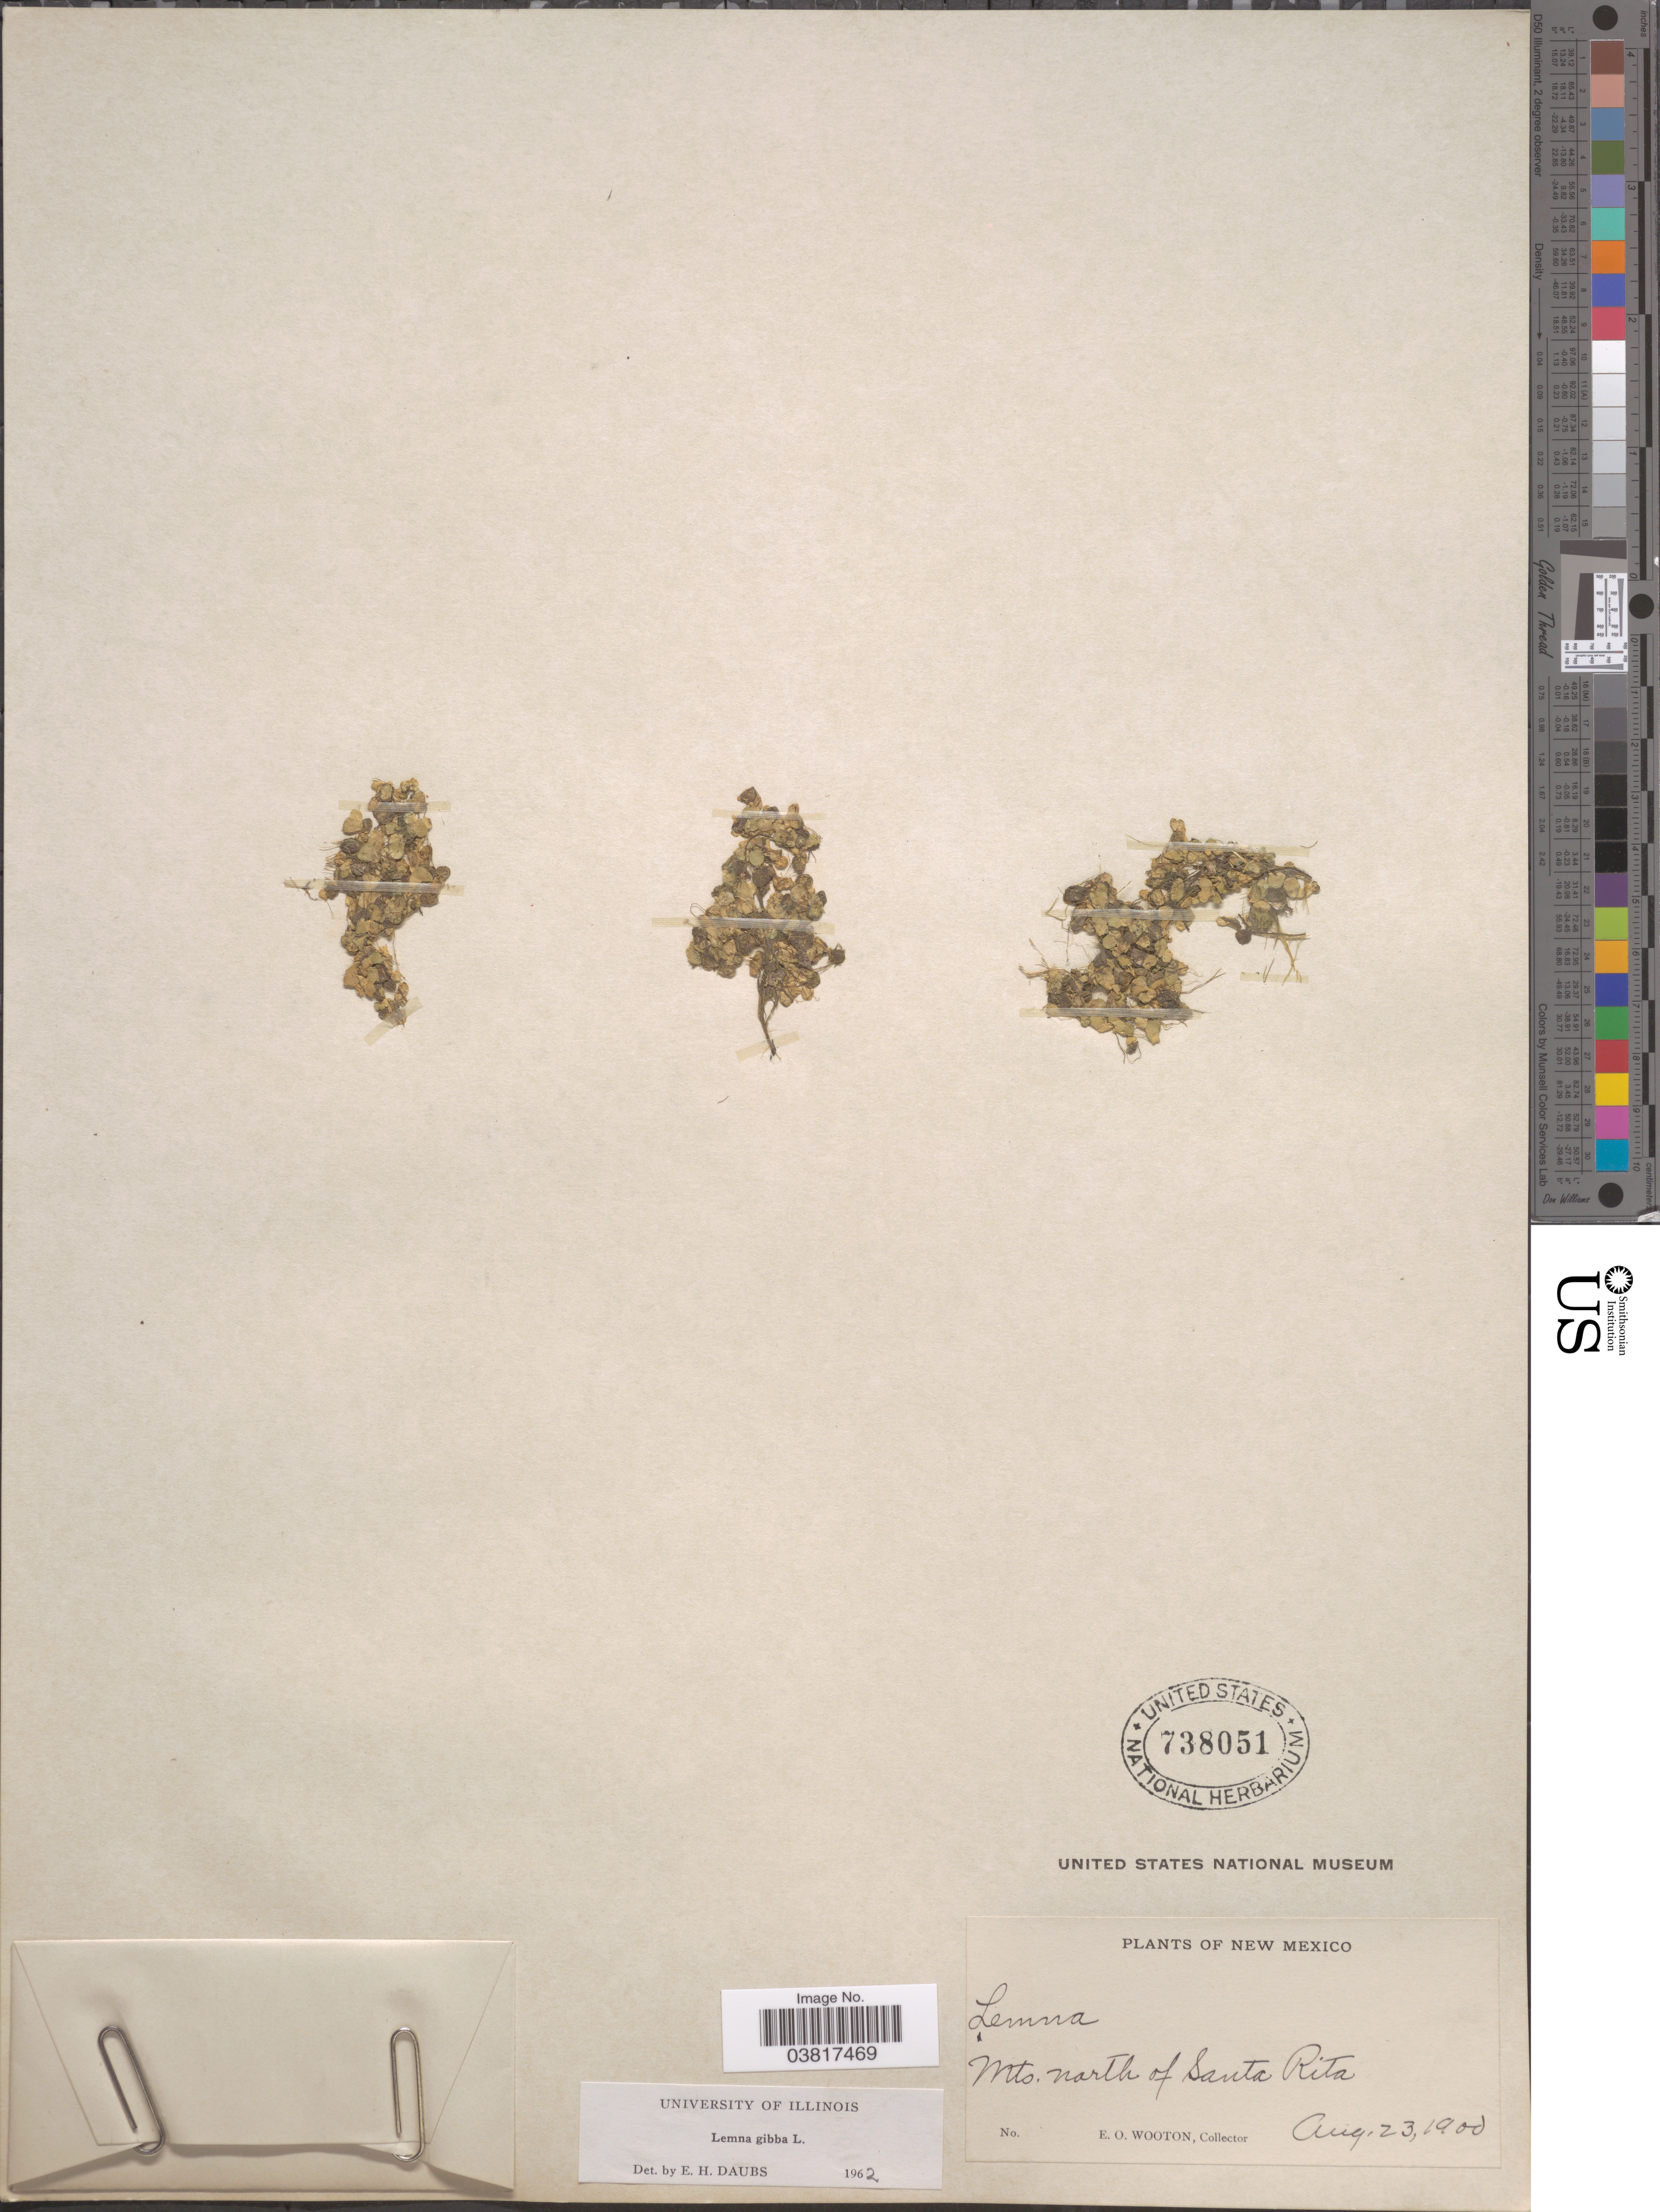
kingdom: Plantae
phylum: Tracheophyta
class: Liliopsida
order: Alismatales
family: Araceae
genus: Lemna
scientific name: Lemna gibba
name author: L.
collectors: E. O. Wooton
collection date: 1900-08-23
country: United States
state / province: New Mexico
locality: Mts. north of Santa Rita.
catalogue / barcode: US 738051